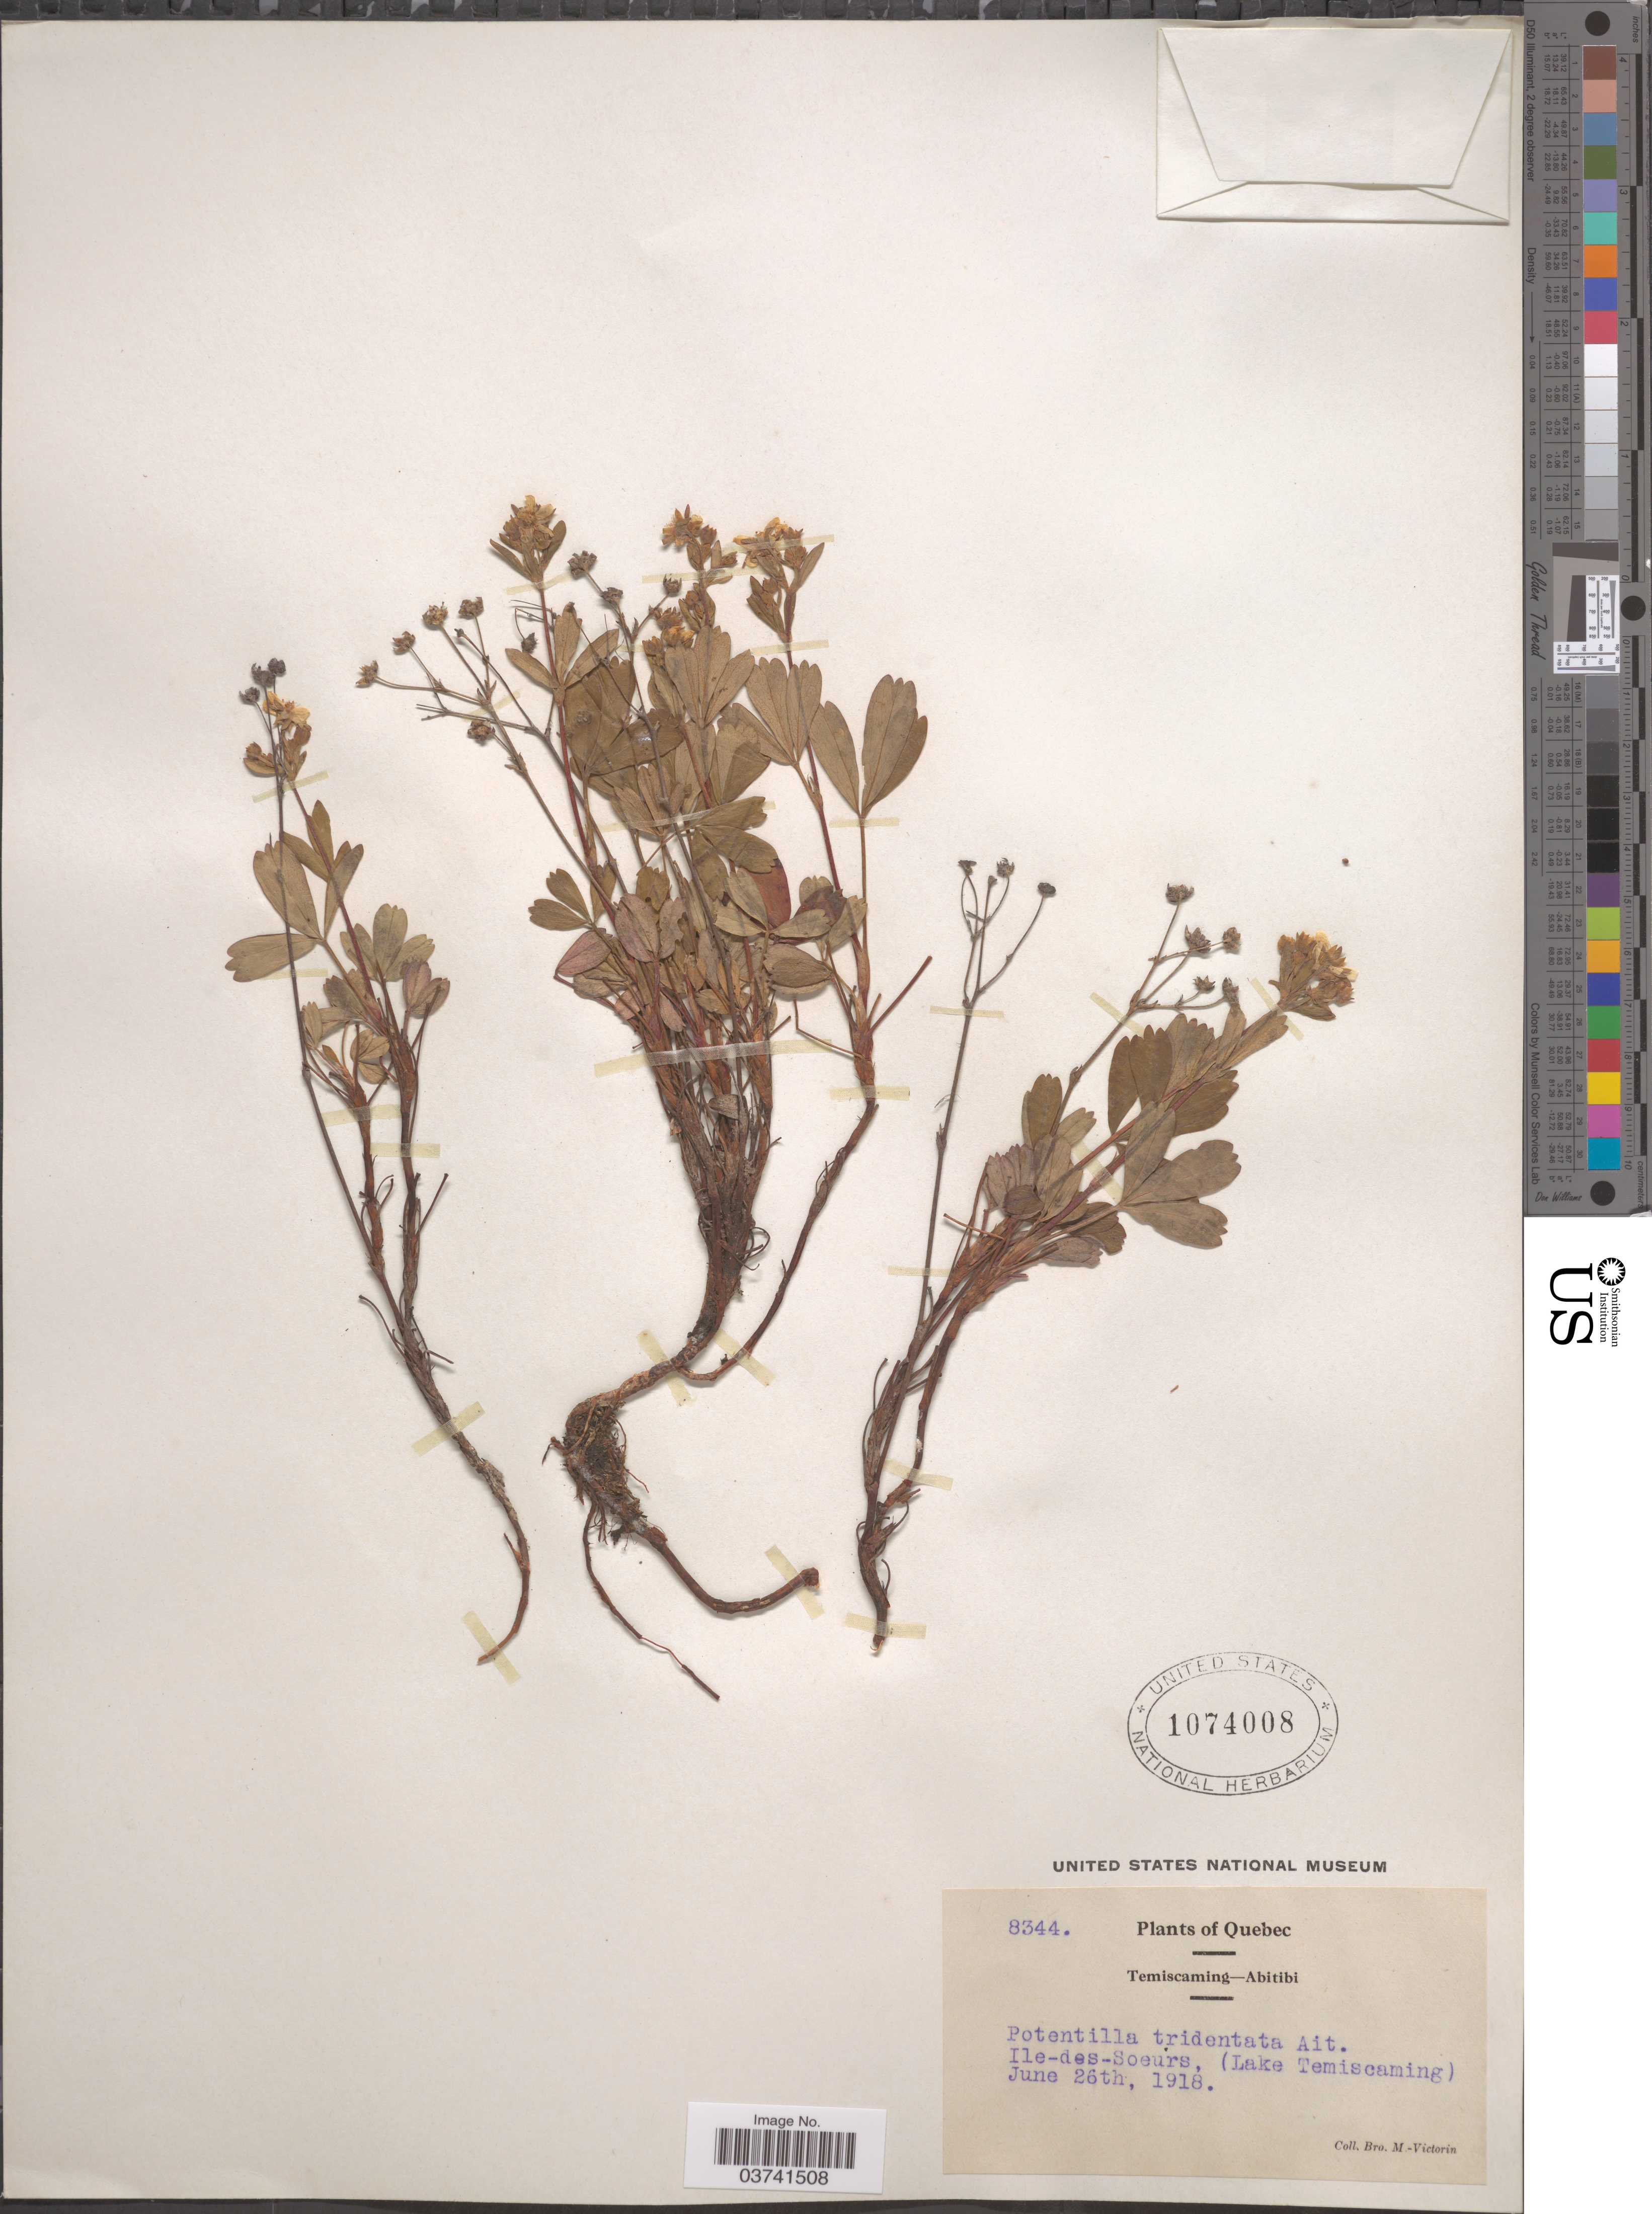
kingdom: Plantae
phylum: Tracheophyta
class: Magnoliopsida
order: Rosales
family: Rosaceae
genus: Potentilla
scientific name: Potentilla tridentata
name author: Aiton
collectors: Fr. Marie-Victorin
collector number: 8344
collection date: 1918-06-26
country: Canada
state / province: Quebec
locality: Temiscaming - Abitibi. Ile-des-Soeurs, (Lake Temiscaming).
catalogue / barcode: US 1074008